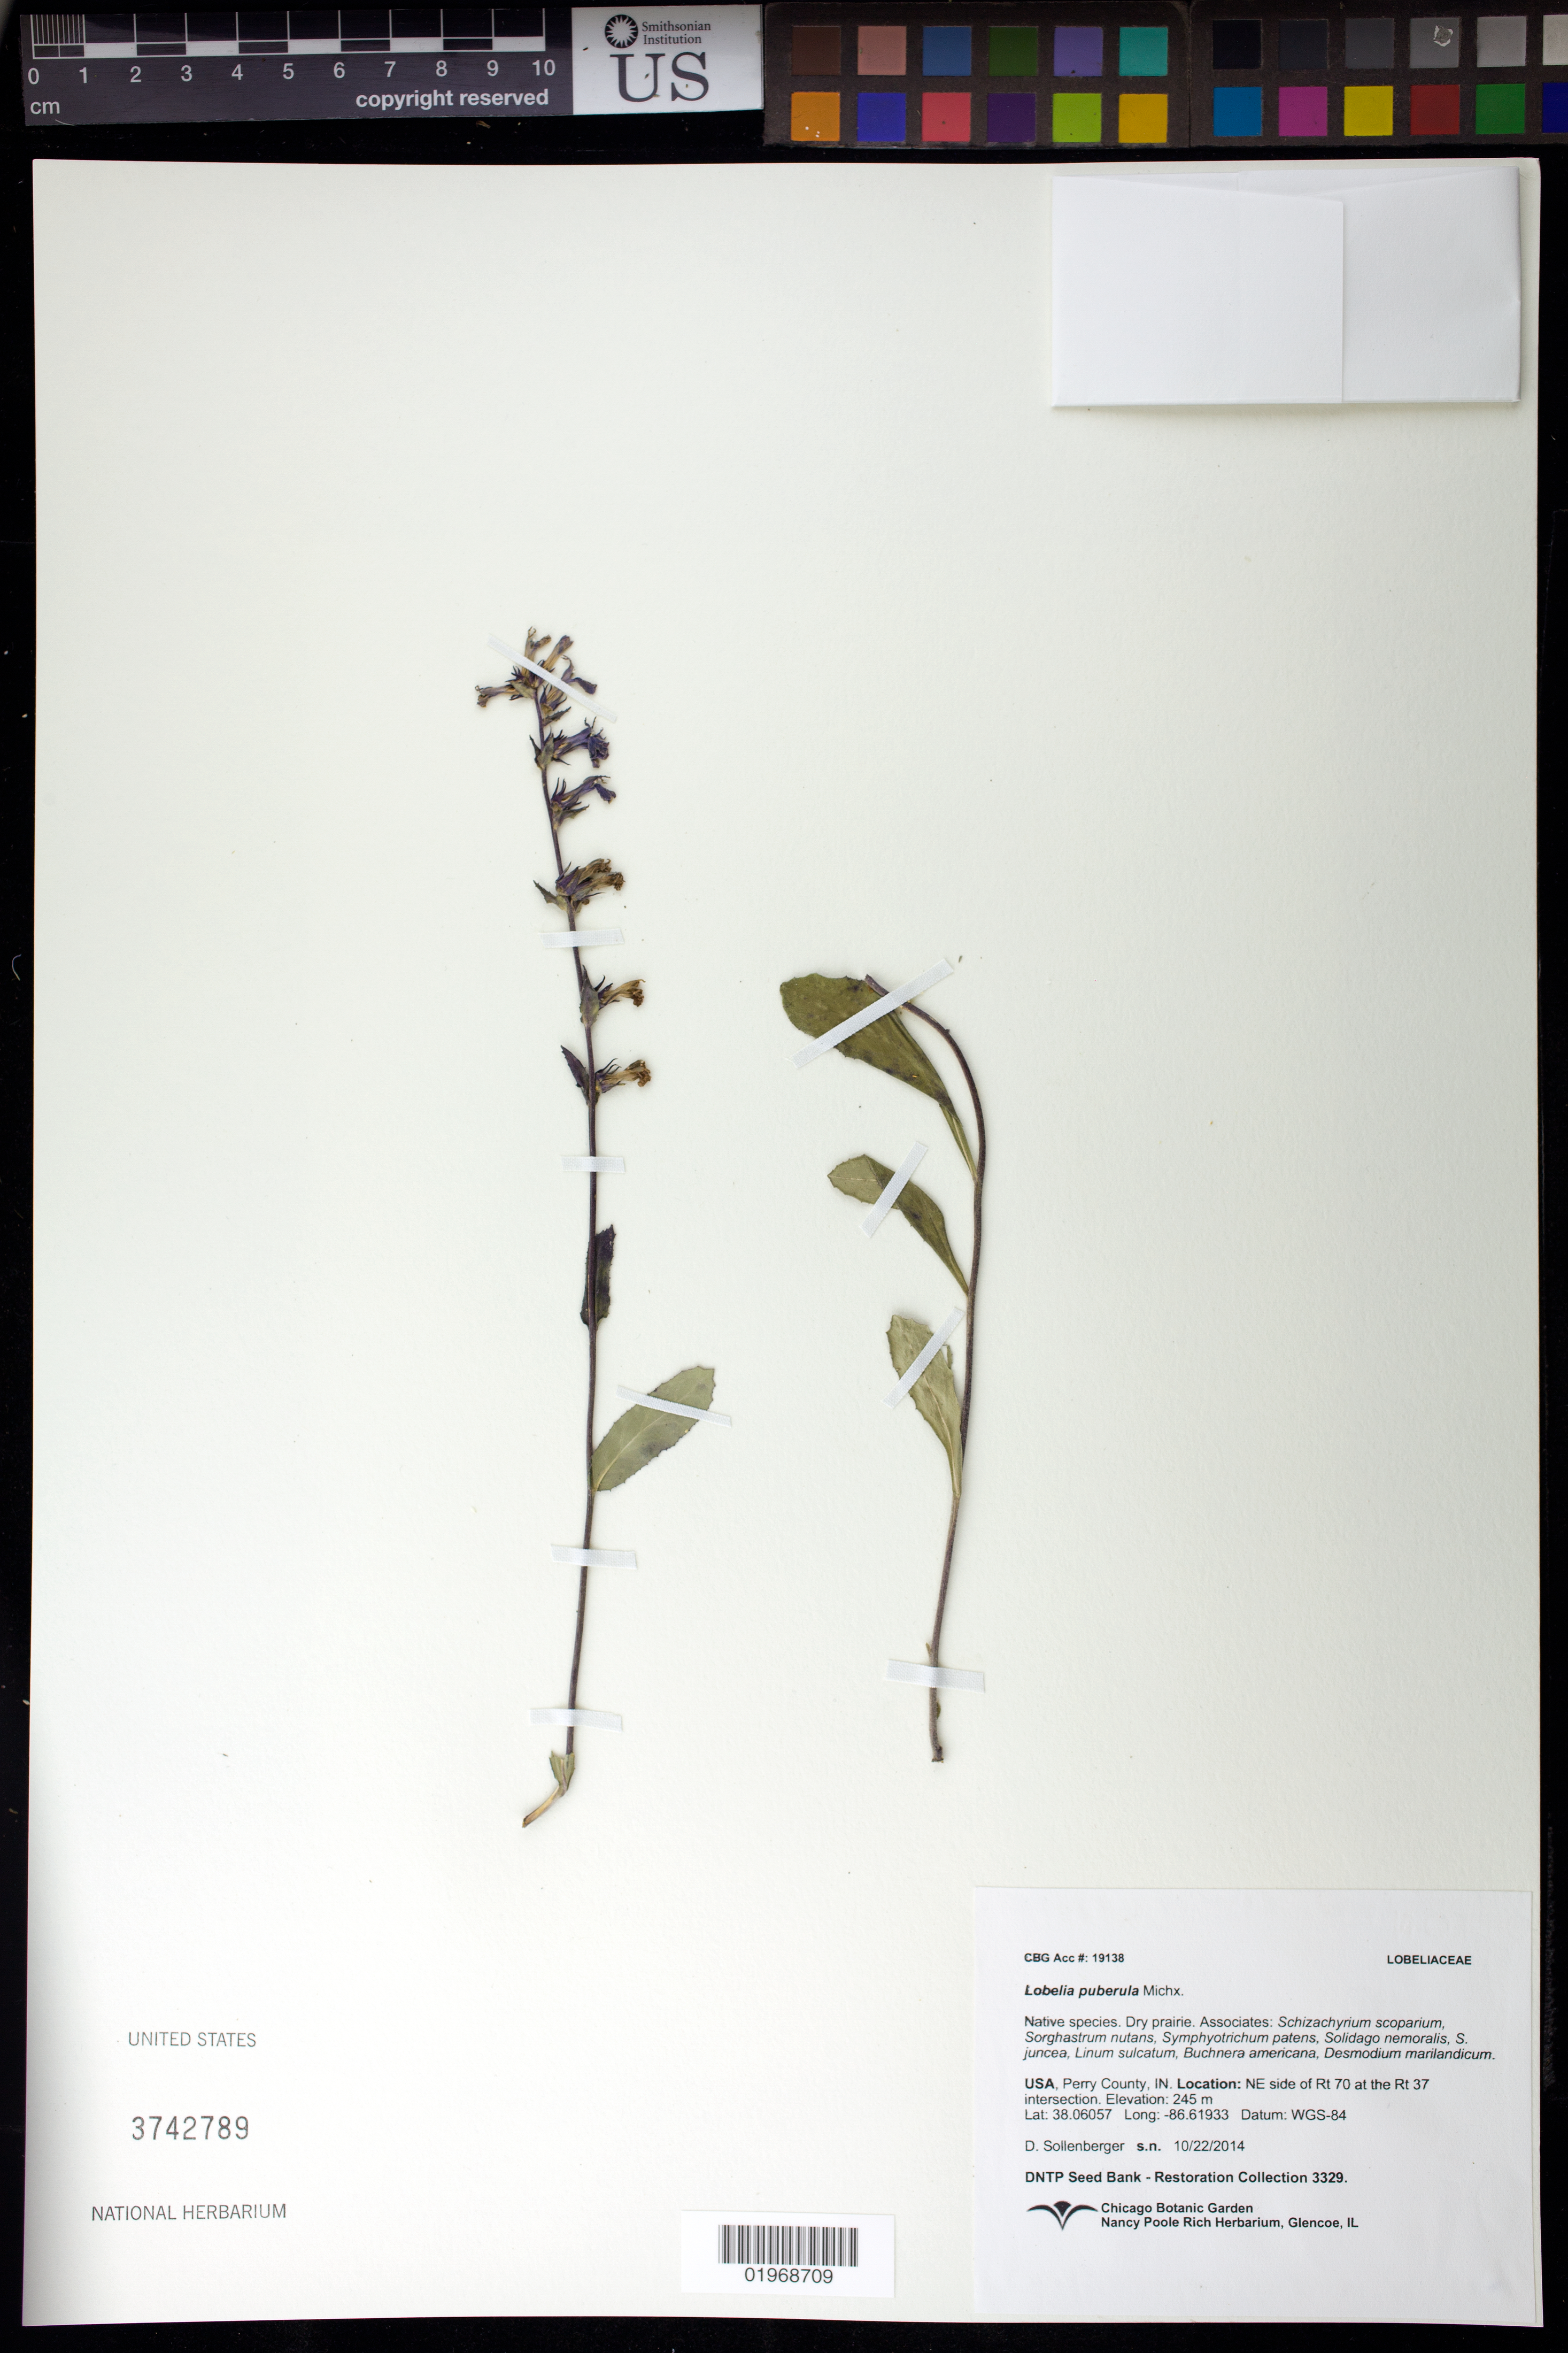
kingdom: Plantae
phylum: Tracheophyta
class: Magnoliopsida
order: Asterales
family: Campanulaceae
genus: Lobelia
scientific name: Lobelia puberula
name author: Michx.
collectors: D. Sollenberger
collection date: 2014-10-22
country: United States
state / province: Indiana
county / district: Perry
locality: NE side of Rt. 70 at the Rt 37 intersection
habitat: Dry prairie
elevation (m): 245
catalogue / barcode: US 3742789